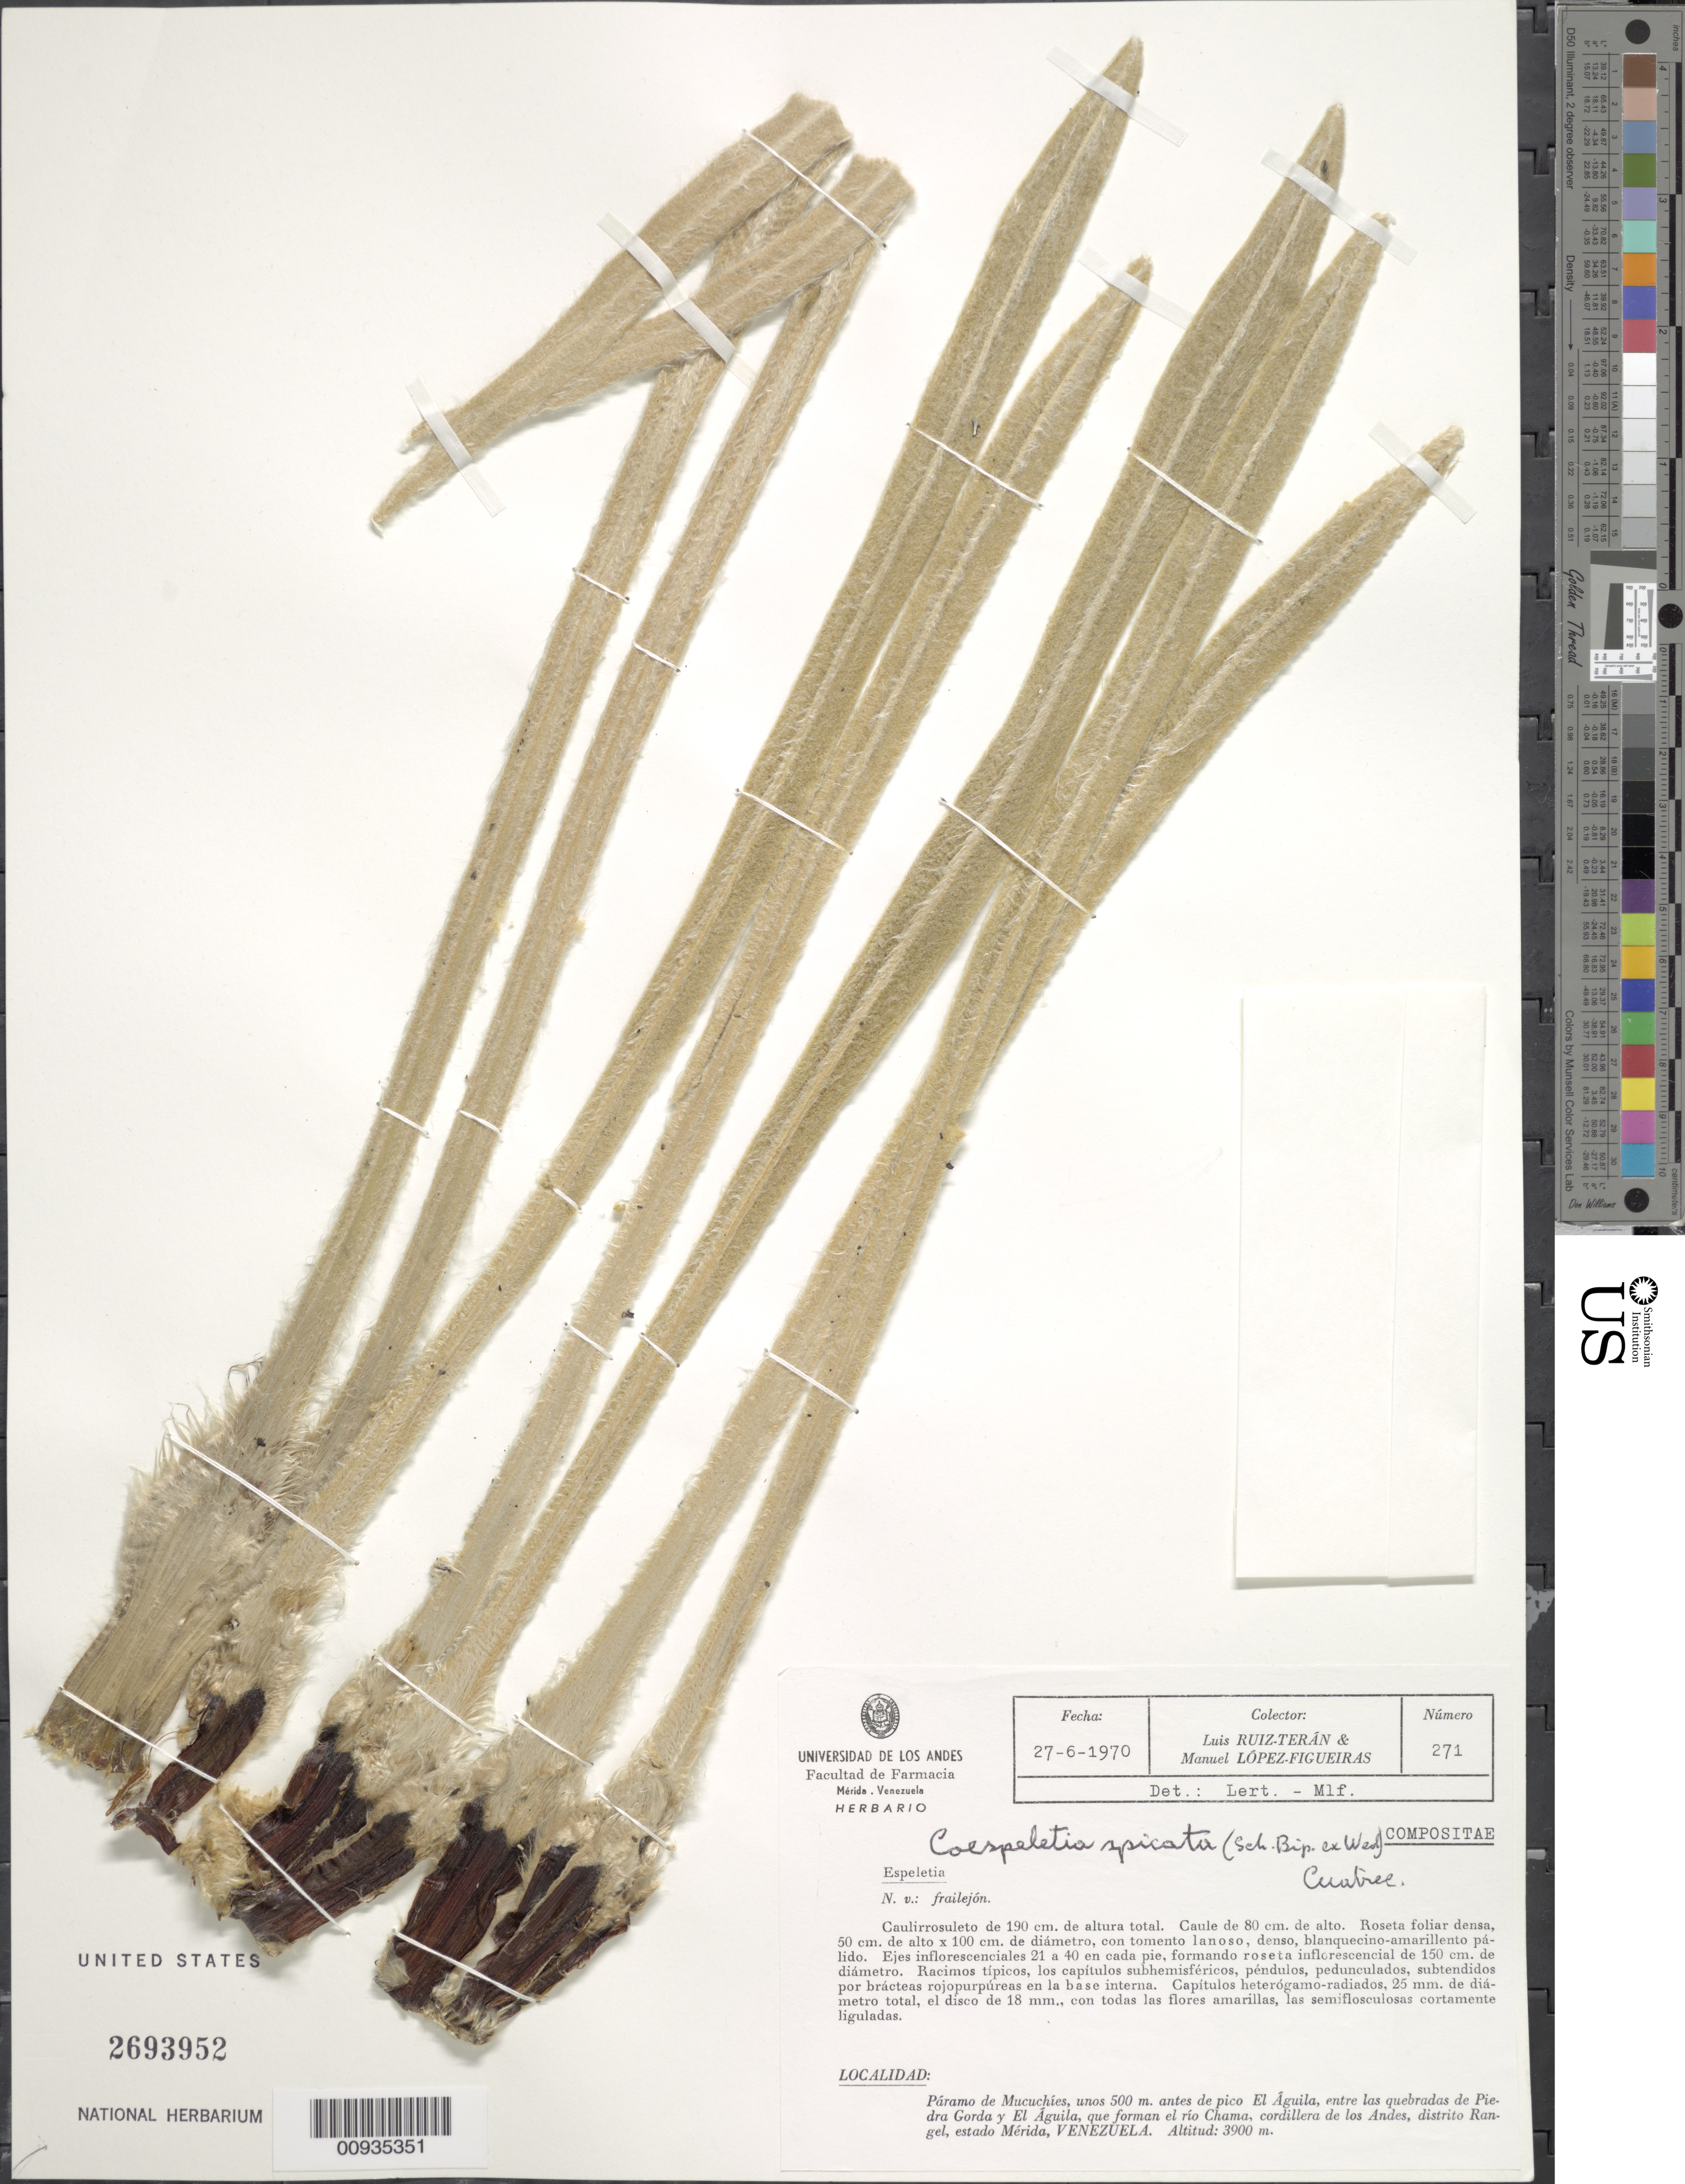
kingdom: Plantae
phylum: Tracheophyta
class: Magnoliopsida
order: Asterales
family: Asteraceae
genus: Coespeletia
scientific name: Coespeletia spicata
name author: (Sch. Bip. ex Wedd.) Cuatrec.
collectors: L. E. Ruíz-Terán & M. López Figueiras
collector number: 271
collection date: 1970-06-27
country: Venezuela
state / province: Mérida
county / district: Rangel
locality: Páramo de Mucuchíes. Unos 500 m. antes de pico El Águila, entre las quebradas de Piedra gorda y El Águila, que forman el río Chama, cordillera de los Andes.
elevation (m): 3900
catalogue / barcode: US 2693952